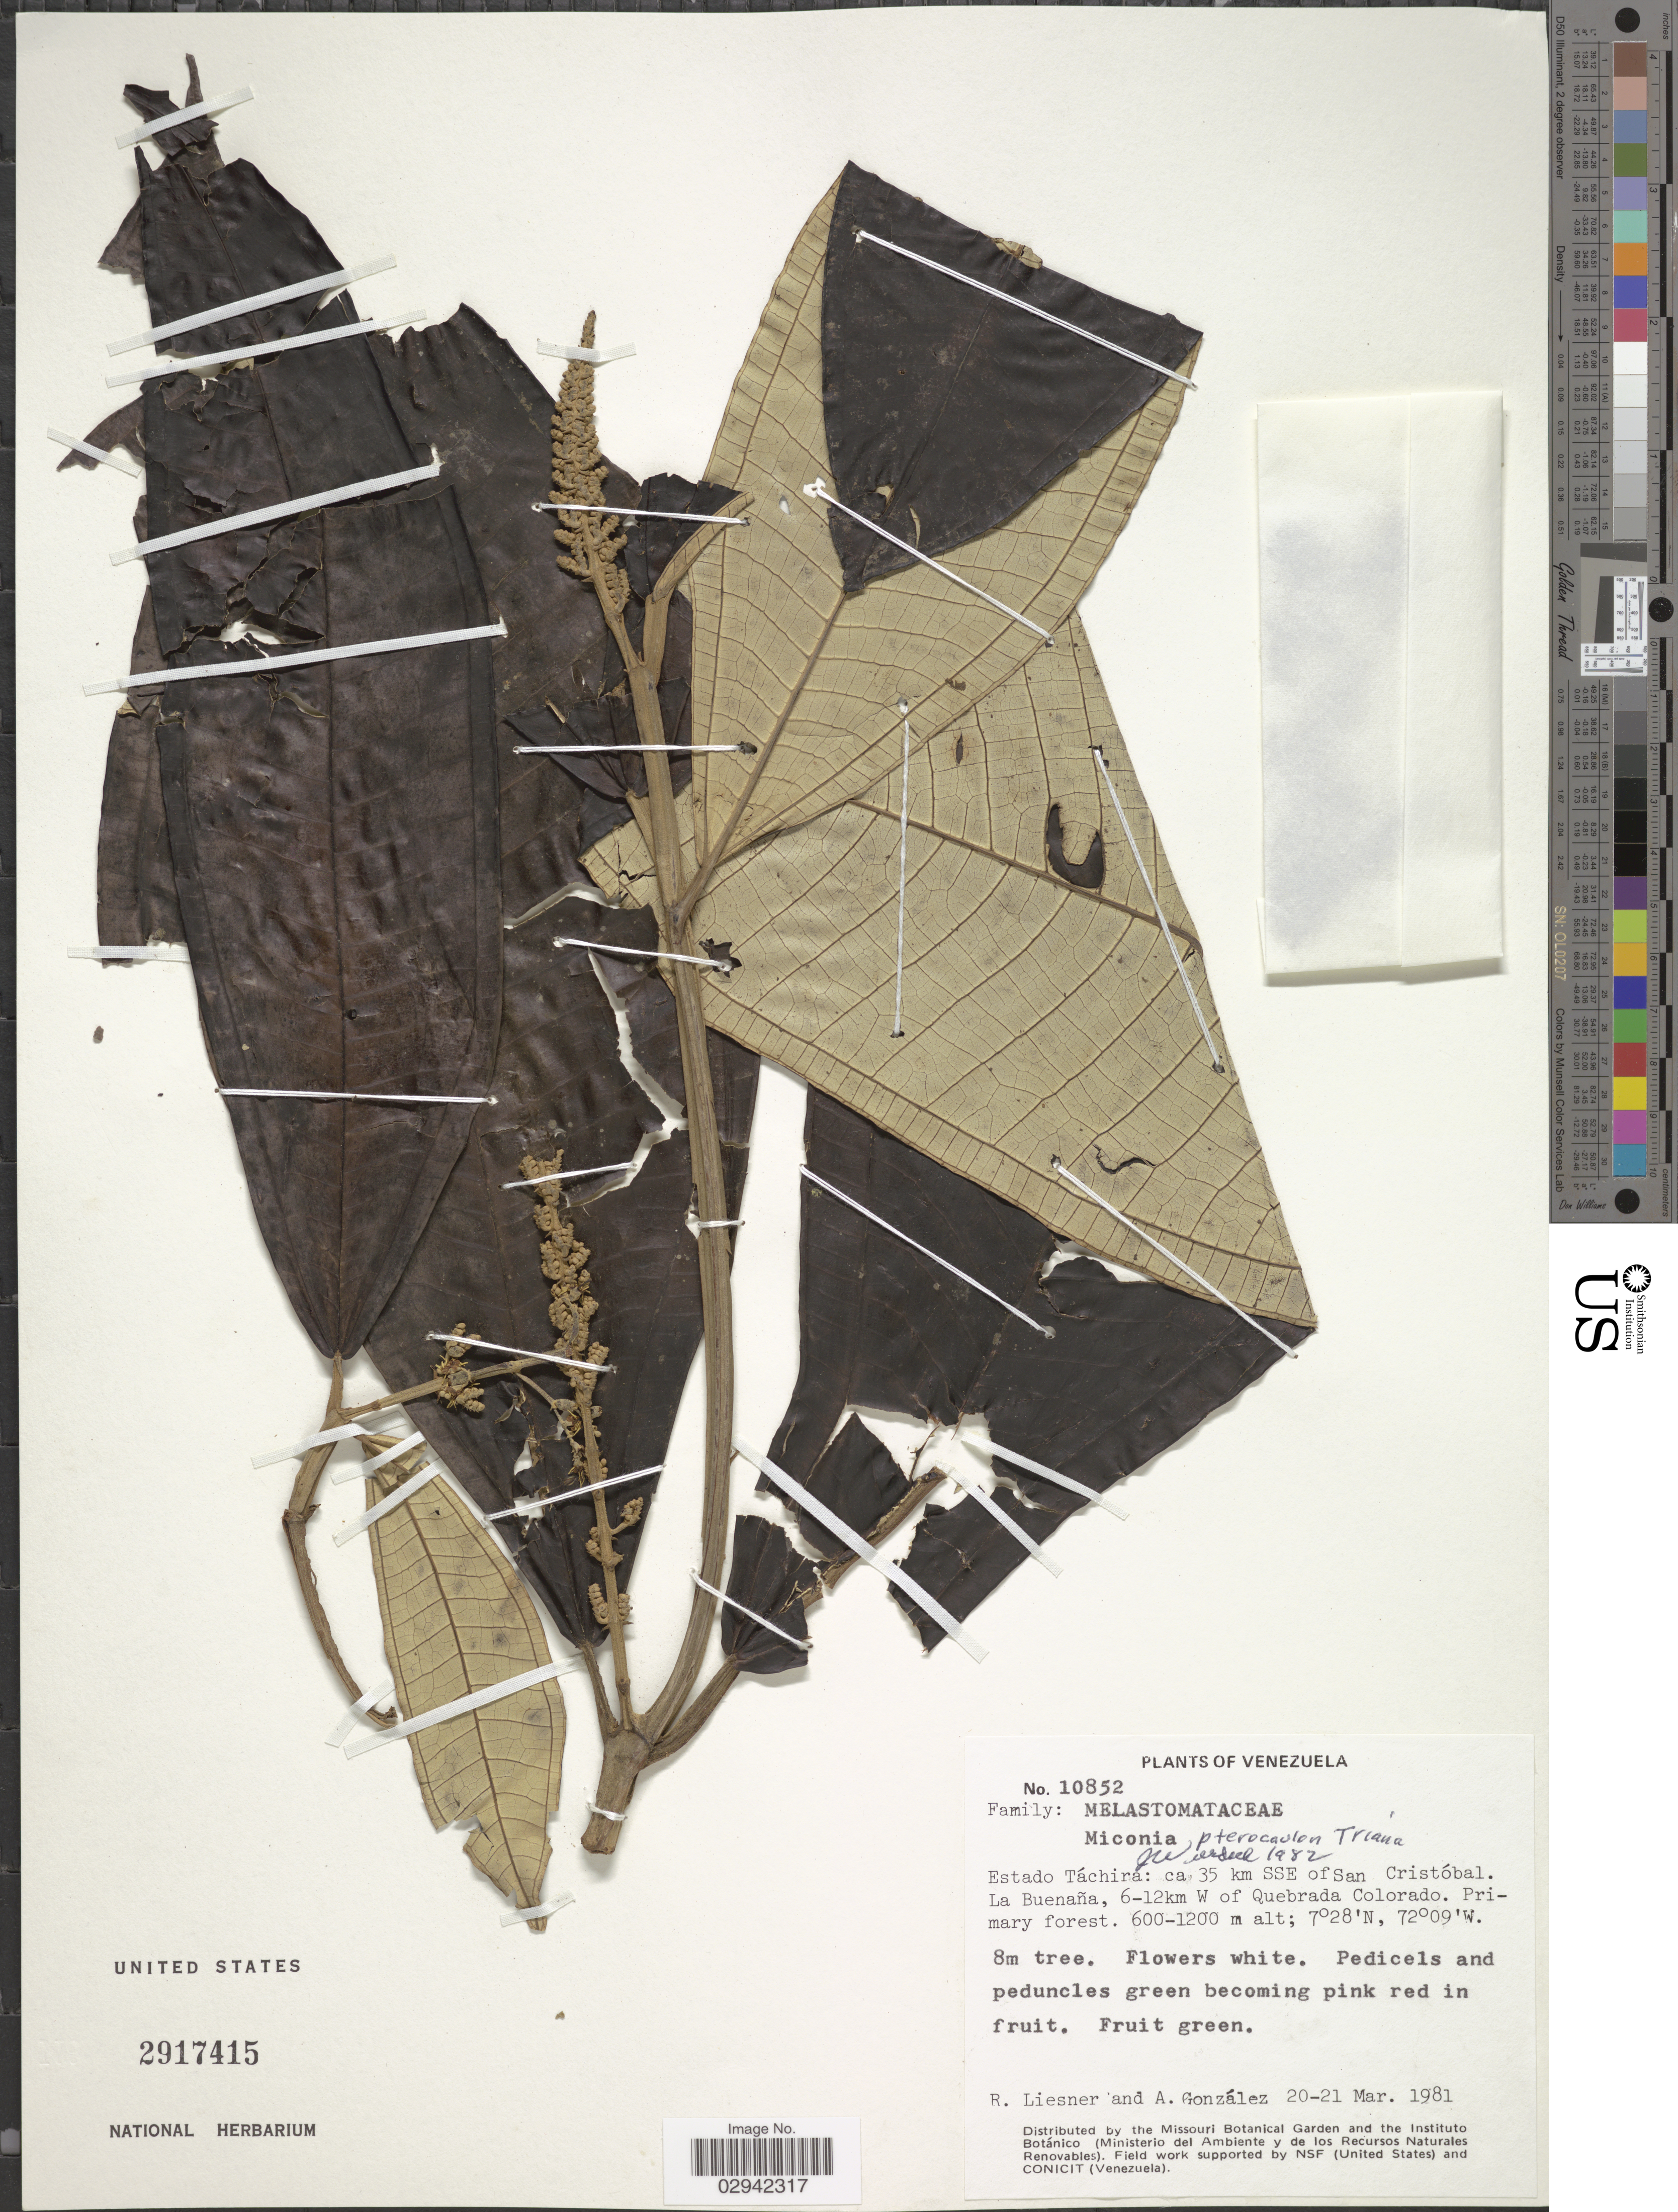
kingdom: Plantae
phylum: Tracheophyta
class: Magnoliopsida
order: Myrtales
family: Melastomataceae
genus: Miconia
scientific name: Miconia pterocaulon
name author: Triana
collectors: R. L. Liesner & A. C. González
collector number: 10852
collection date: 1981-03-20/1981-03-21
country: Venezuela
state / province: Tachira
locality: Ca. 35 km SSE of San Cristóbal. La Buenaña, 6-12km W of Quebrada Colorado.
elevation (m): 600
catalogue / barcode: US 2917415